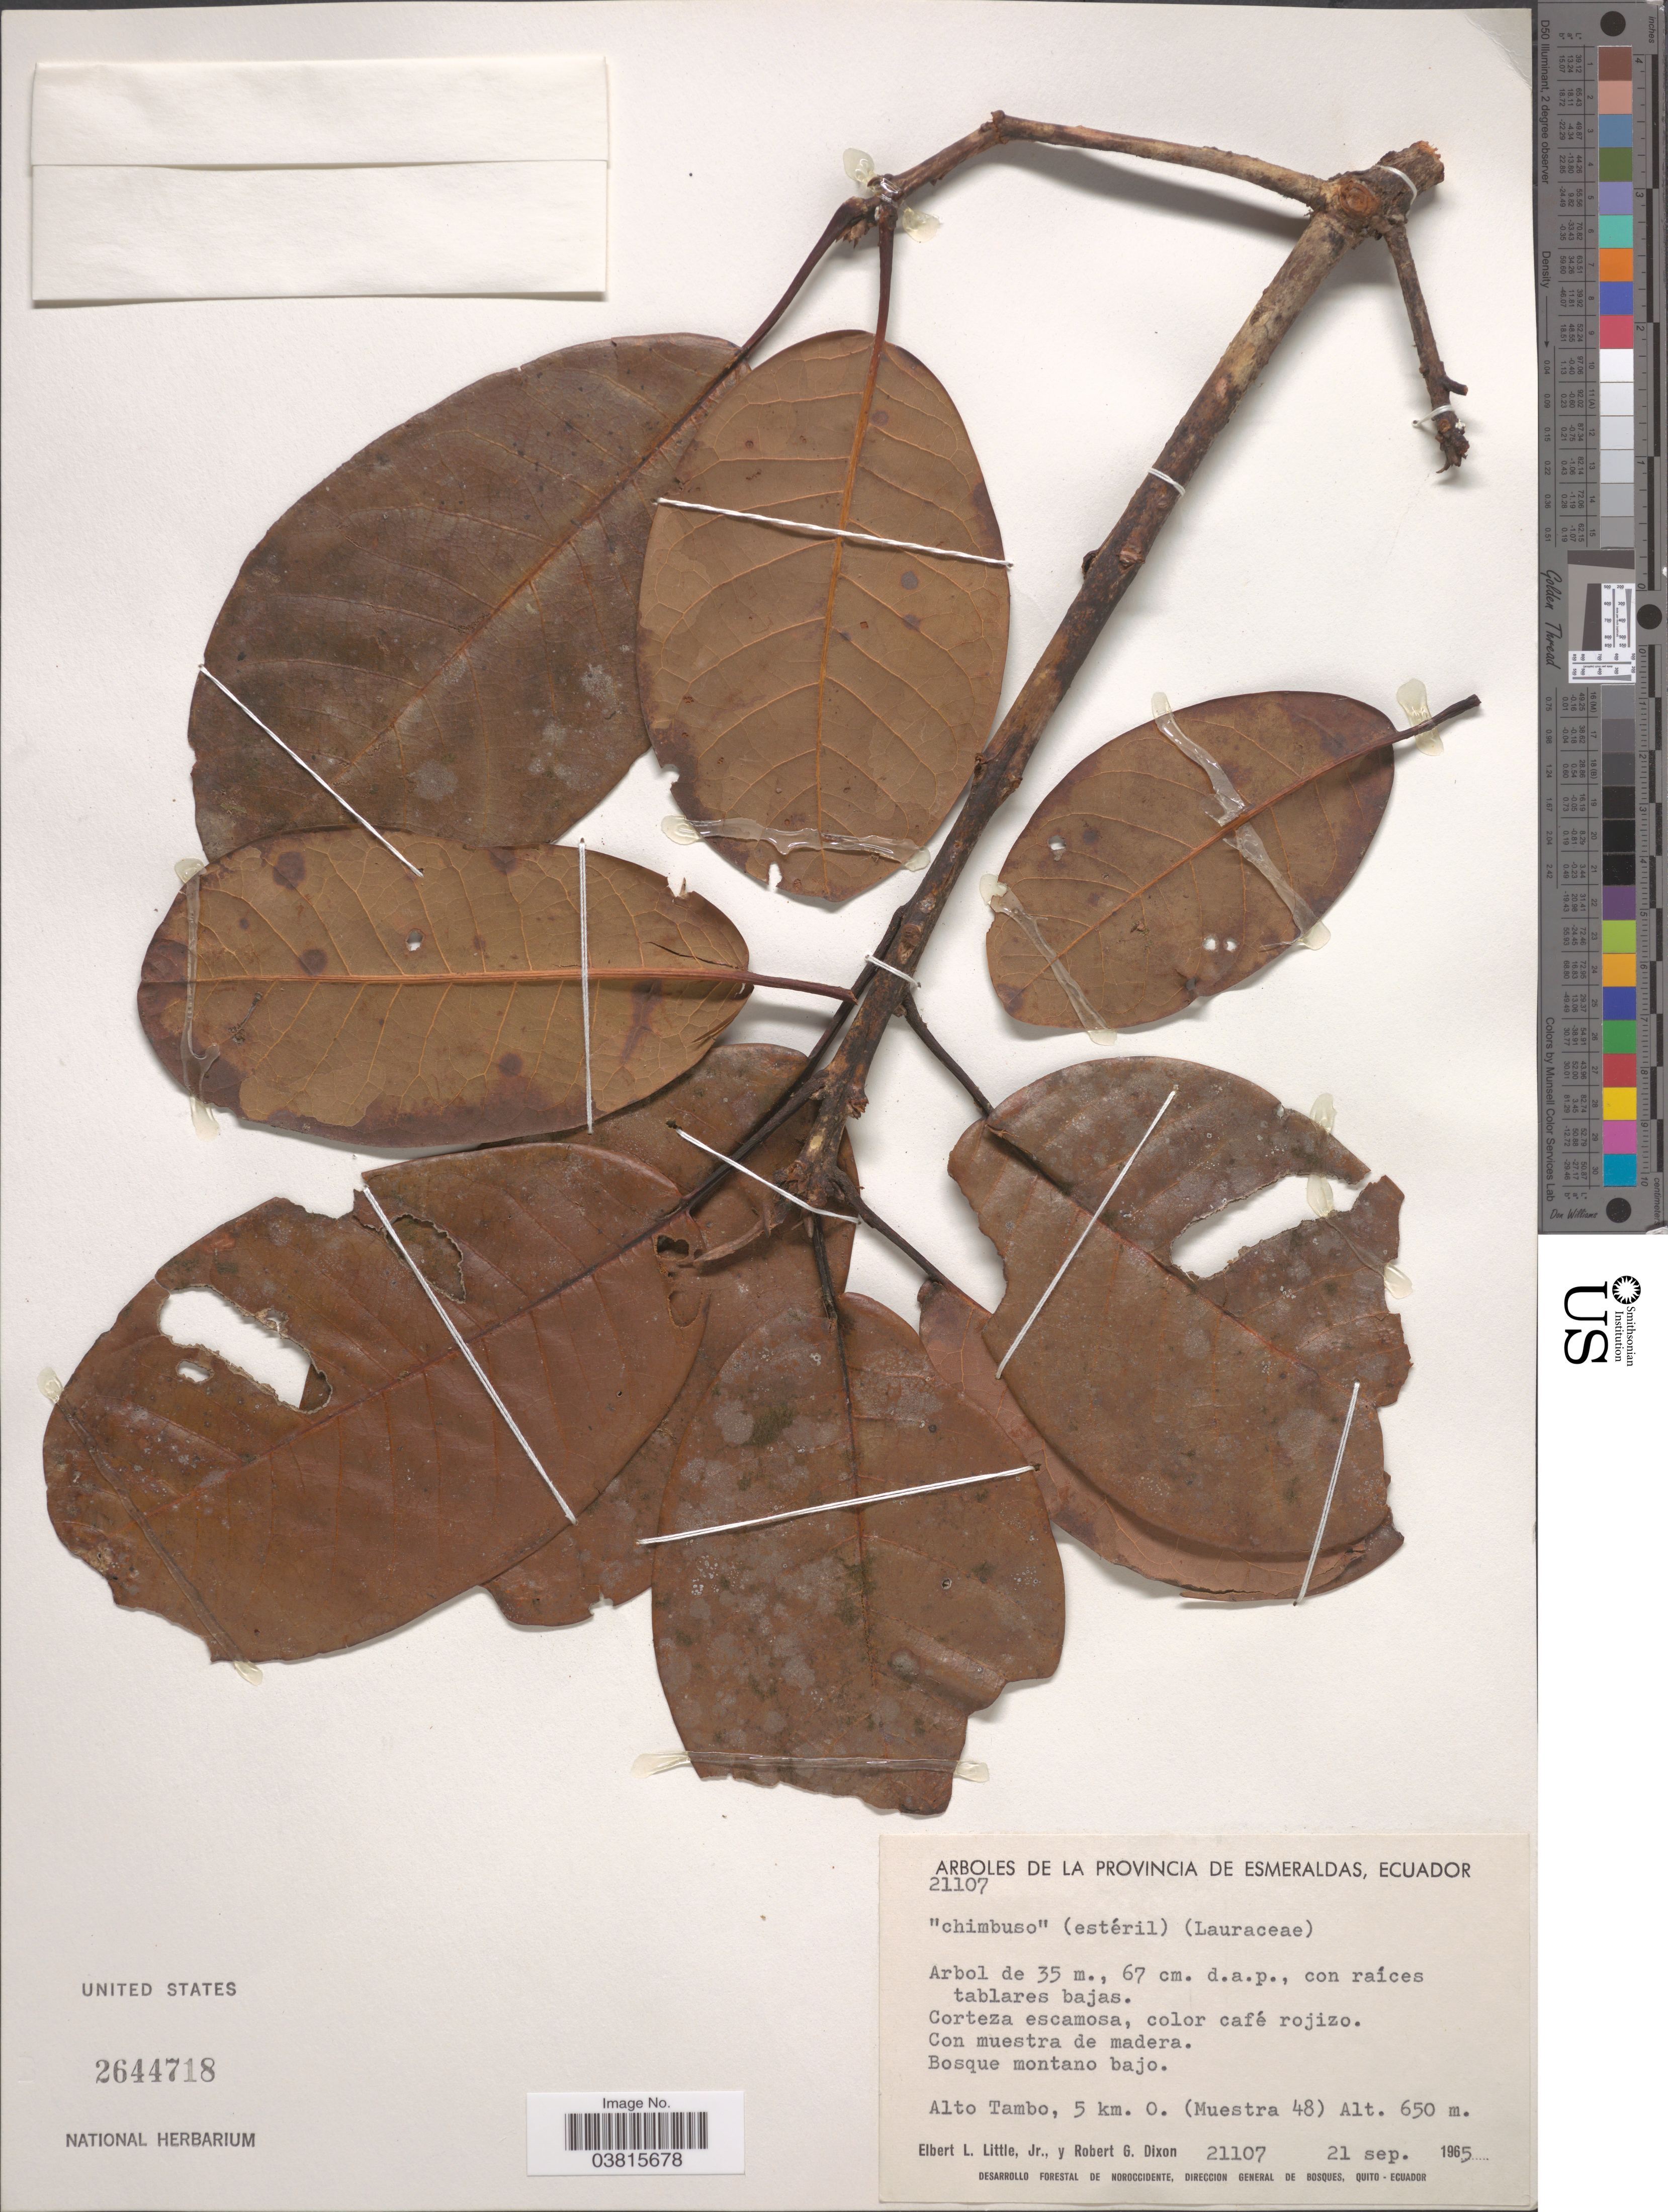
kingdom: Plantae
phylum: Tracheophyta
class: Magnoliopsida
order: Laurales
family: Lauraceae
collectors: E. L. Little & R. G. Dixon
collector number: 21107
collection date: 1965-09-21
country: Ecuador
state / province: Esmeraldas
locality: Bosque montano bajo. Alto Tambo, 5 km. O. (Muestra 48).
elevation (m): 650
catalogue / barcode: US 2644718